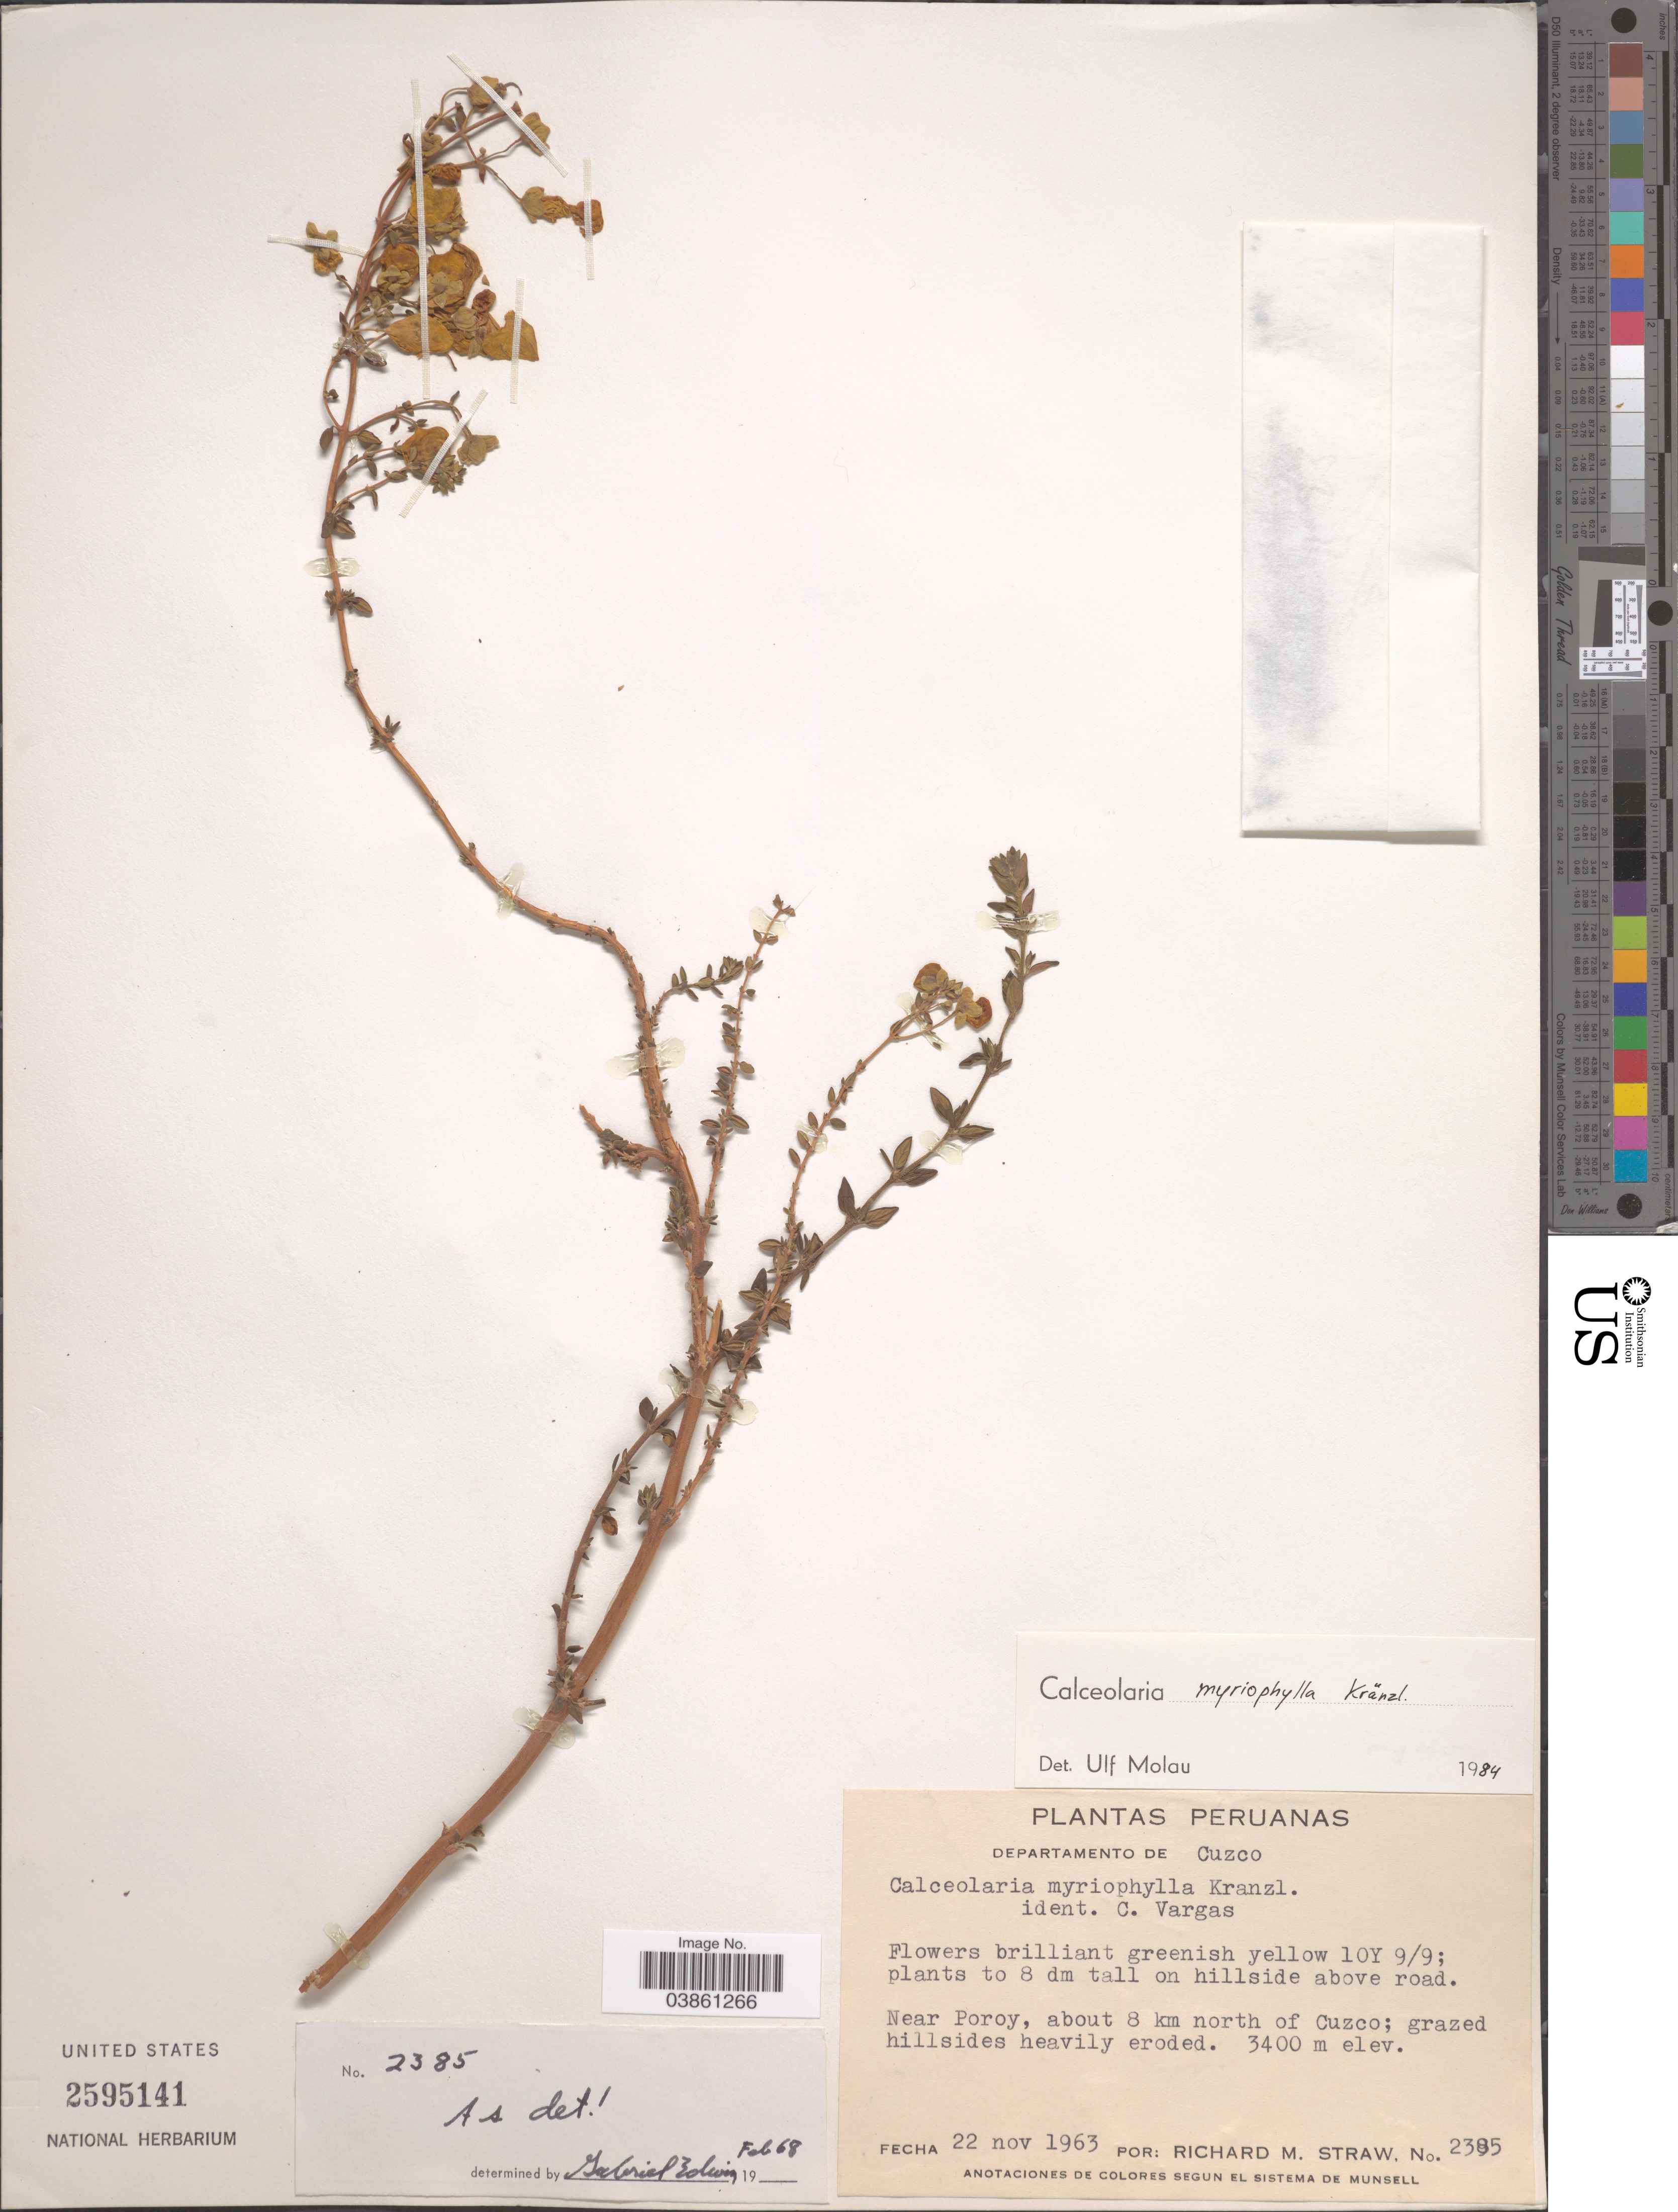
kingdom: Plantae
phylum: Tracheophyta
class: Magnoliopsida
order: Lamiales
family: Calceolariaceae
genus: Calceolaria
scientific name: Calceolaria myriophylla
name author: Kraenzl.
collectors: R. M. Straw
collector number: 2385*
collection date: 1963-11-22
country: Peru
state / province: Cusco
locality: Departamento de Cuzco. Near Poroy, about 8 km north of Cuzco.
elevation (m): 3400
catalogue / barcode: US 2595141